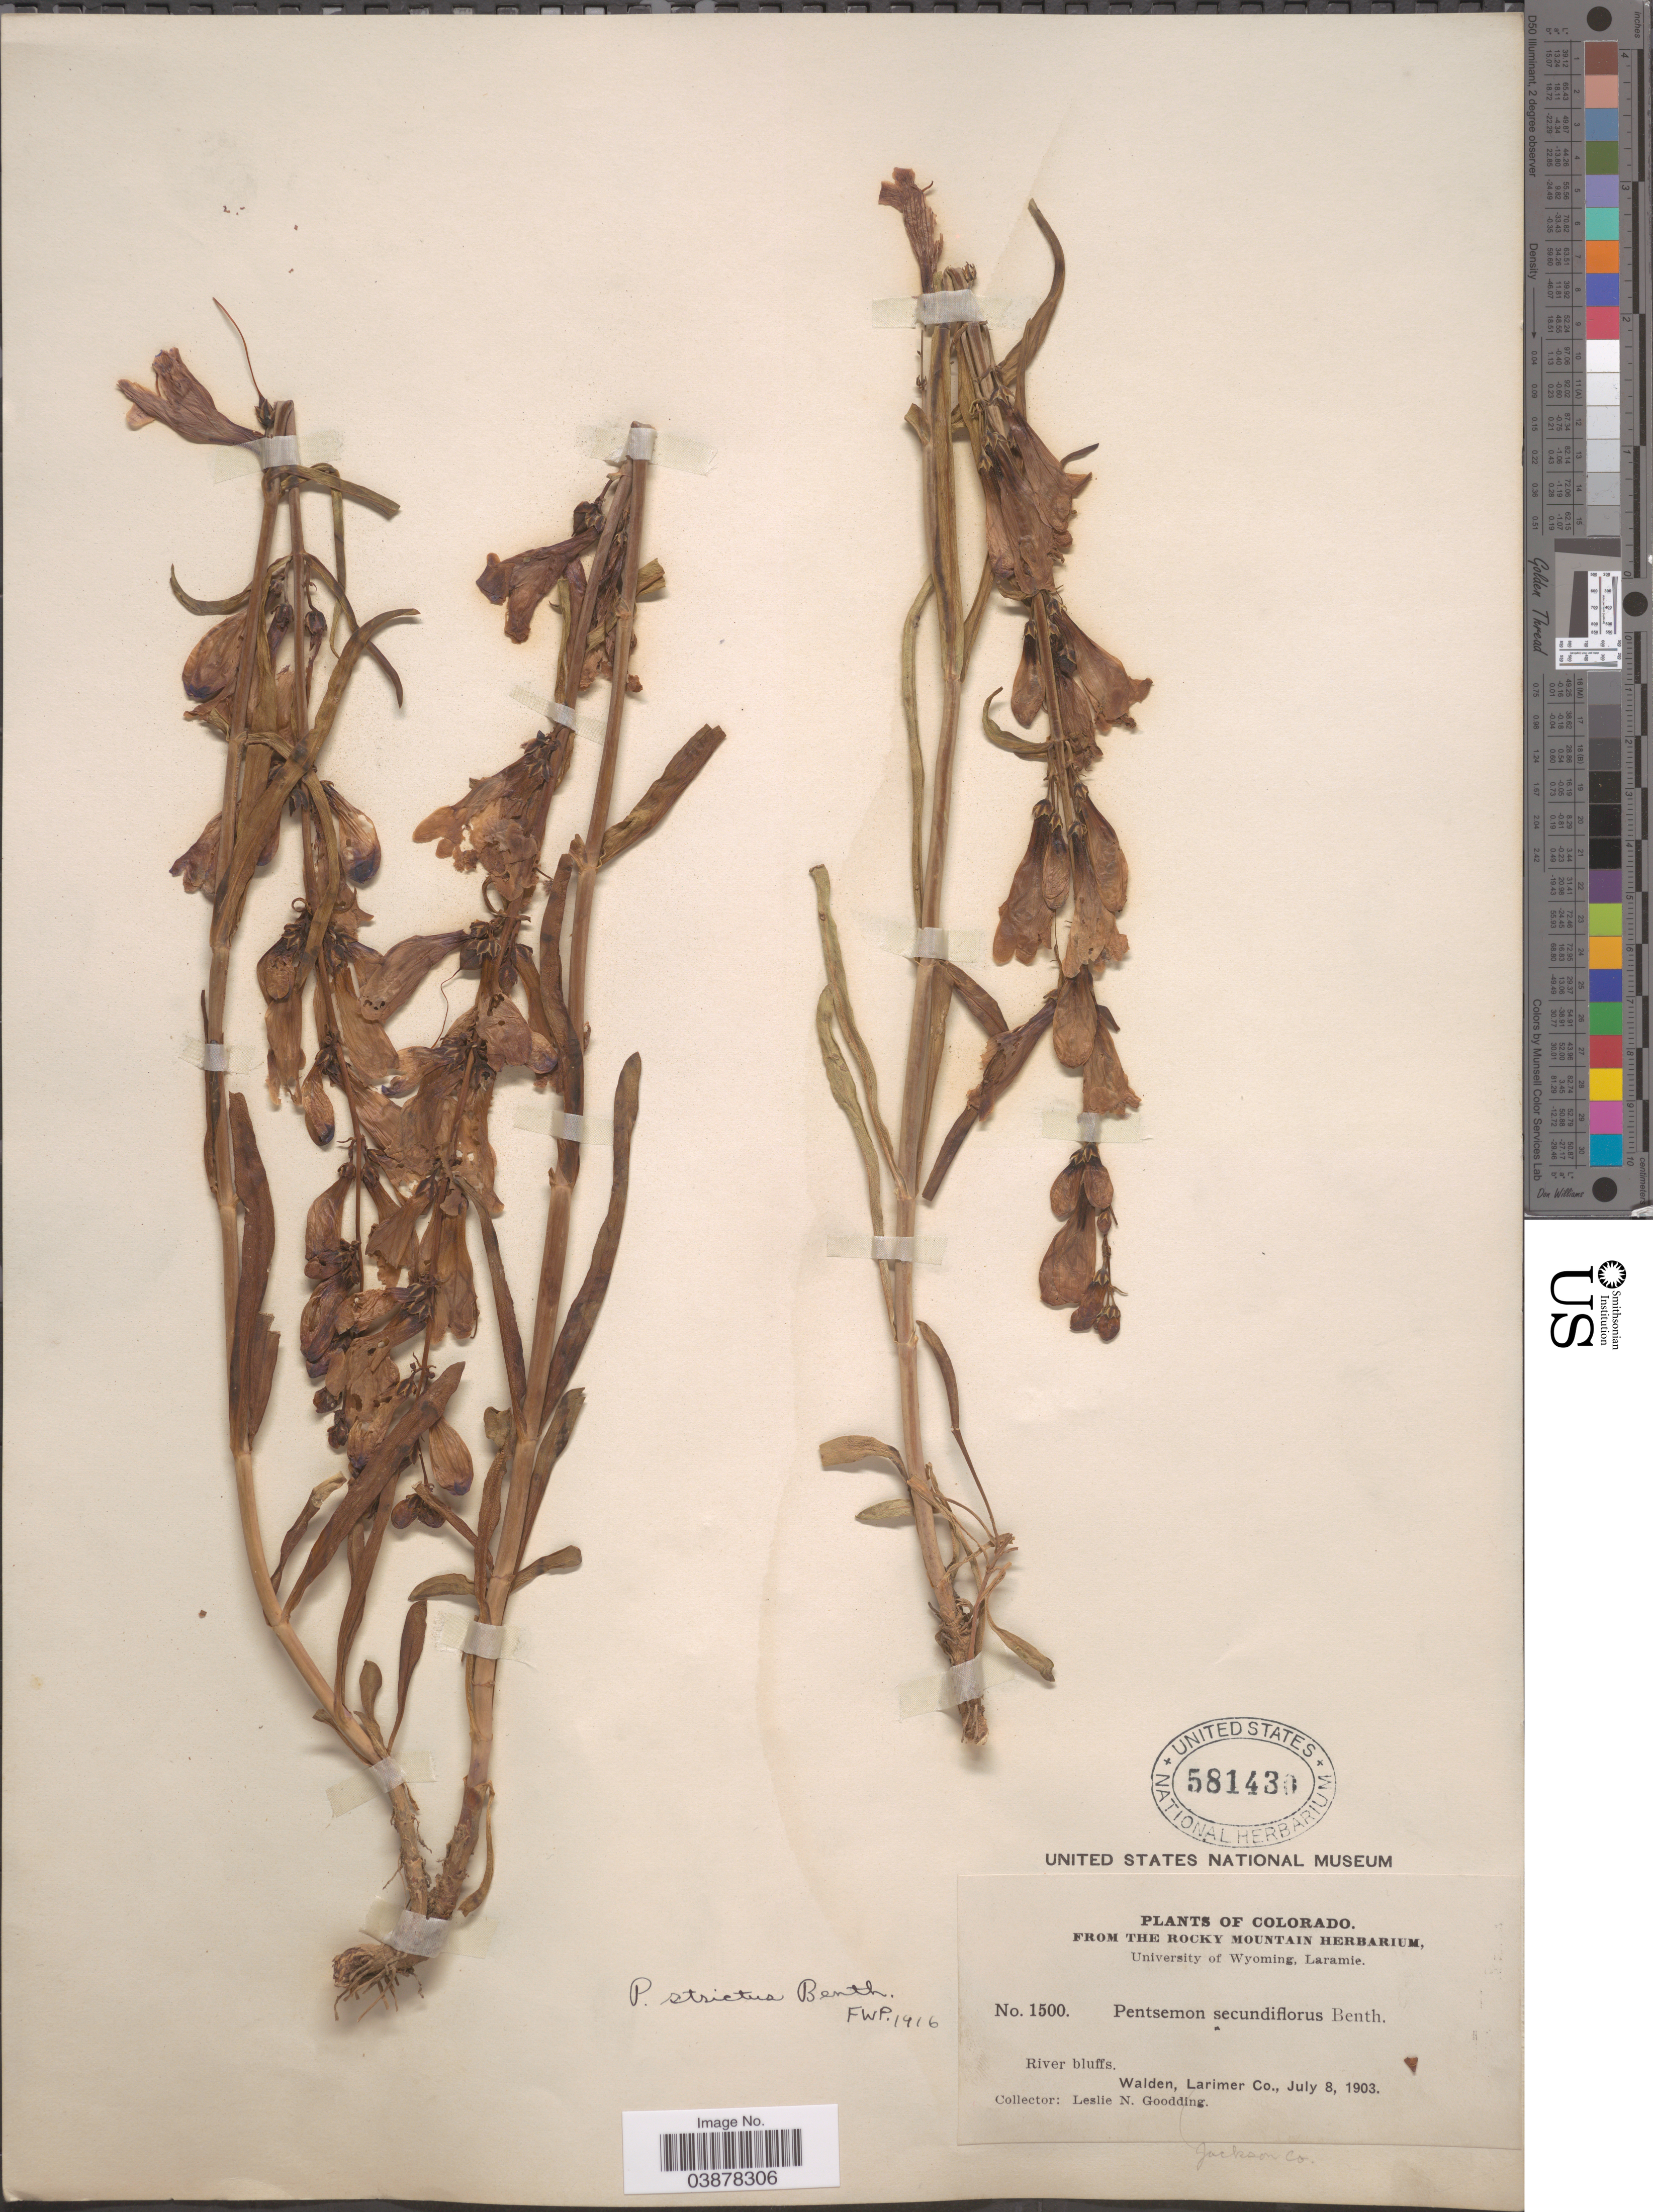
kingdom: Plantae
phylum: Tracheophyta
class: Magnoliopsida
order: Lamiales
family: Plantaginaceae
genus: Penstemon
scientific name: Penstemon strictus subsp. strictus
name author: Benth.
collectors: L. N. Goodding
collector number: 1500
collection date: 1903-07-08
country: United States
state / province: Colorado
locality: River bluffs. Walden, Larimer Co.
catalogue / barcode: US 581430